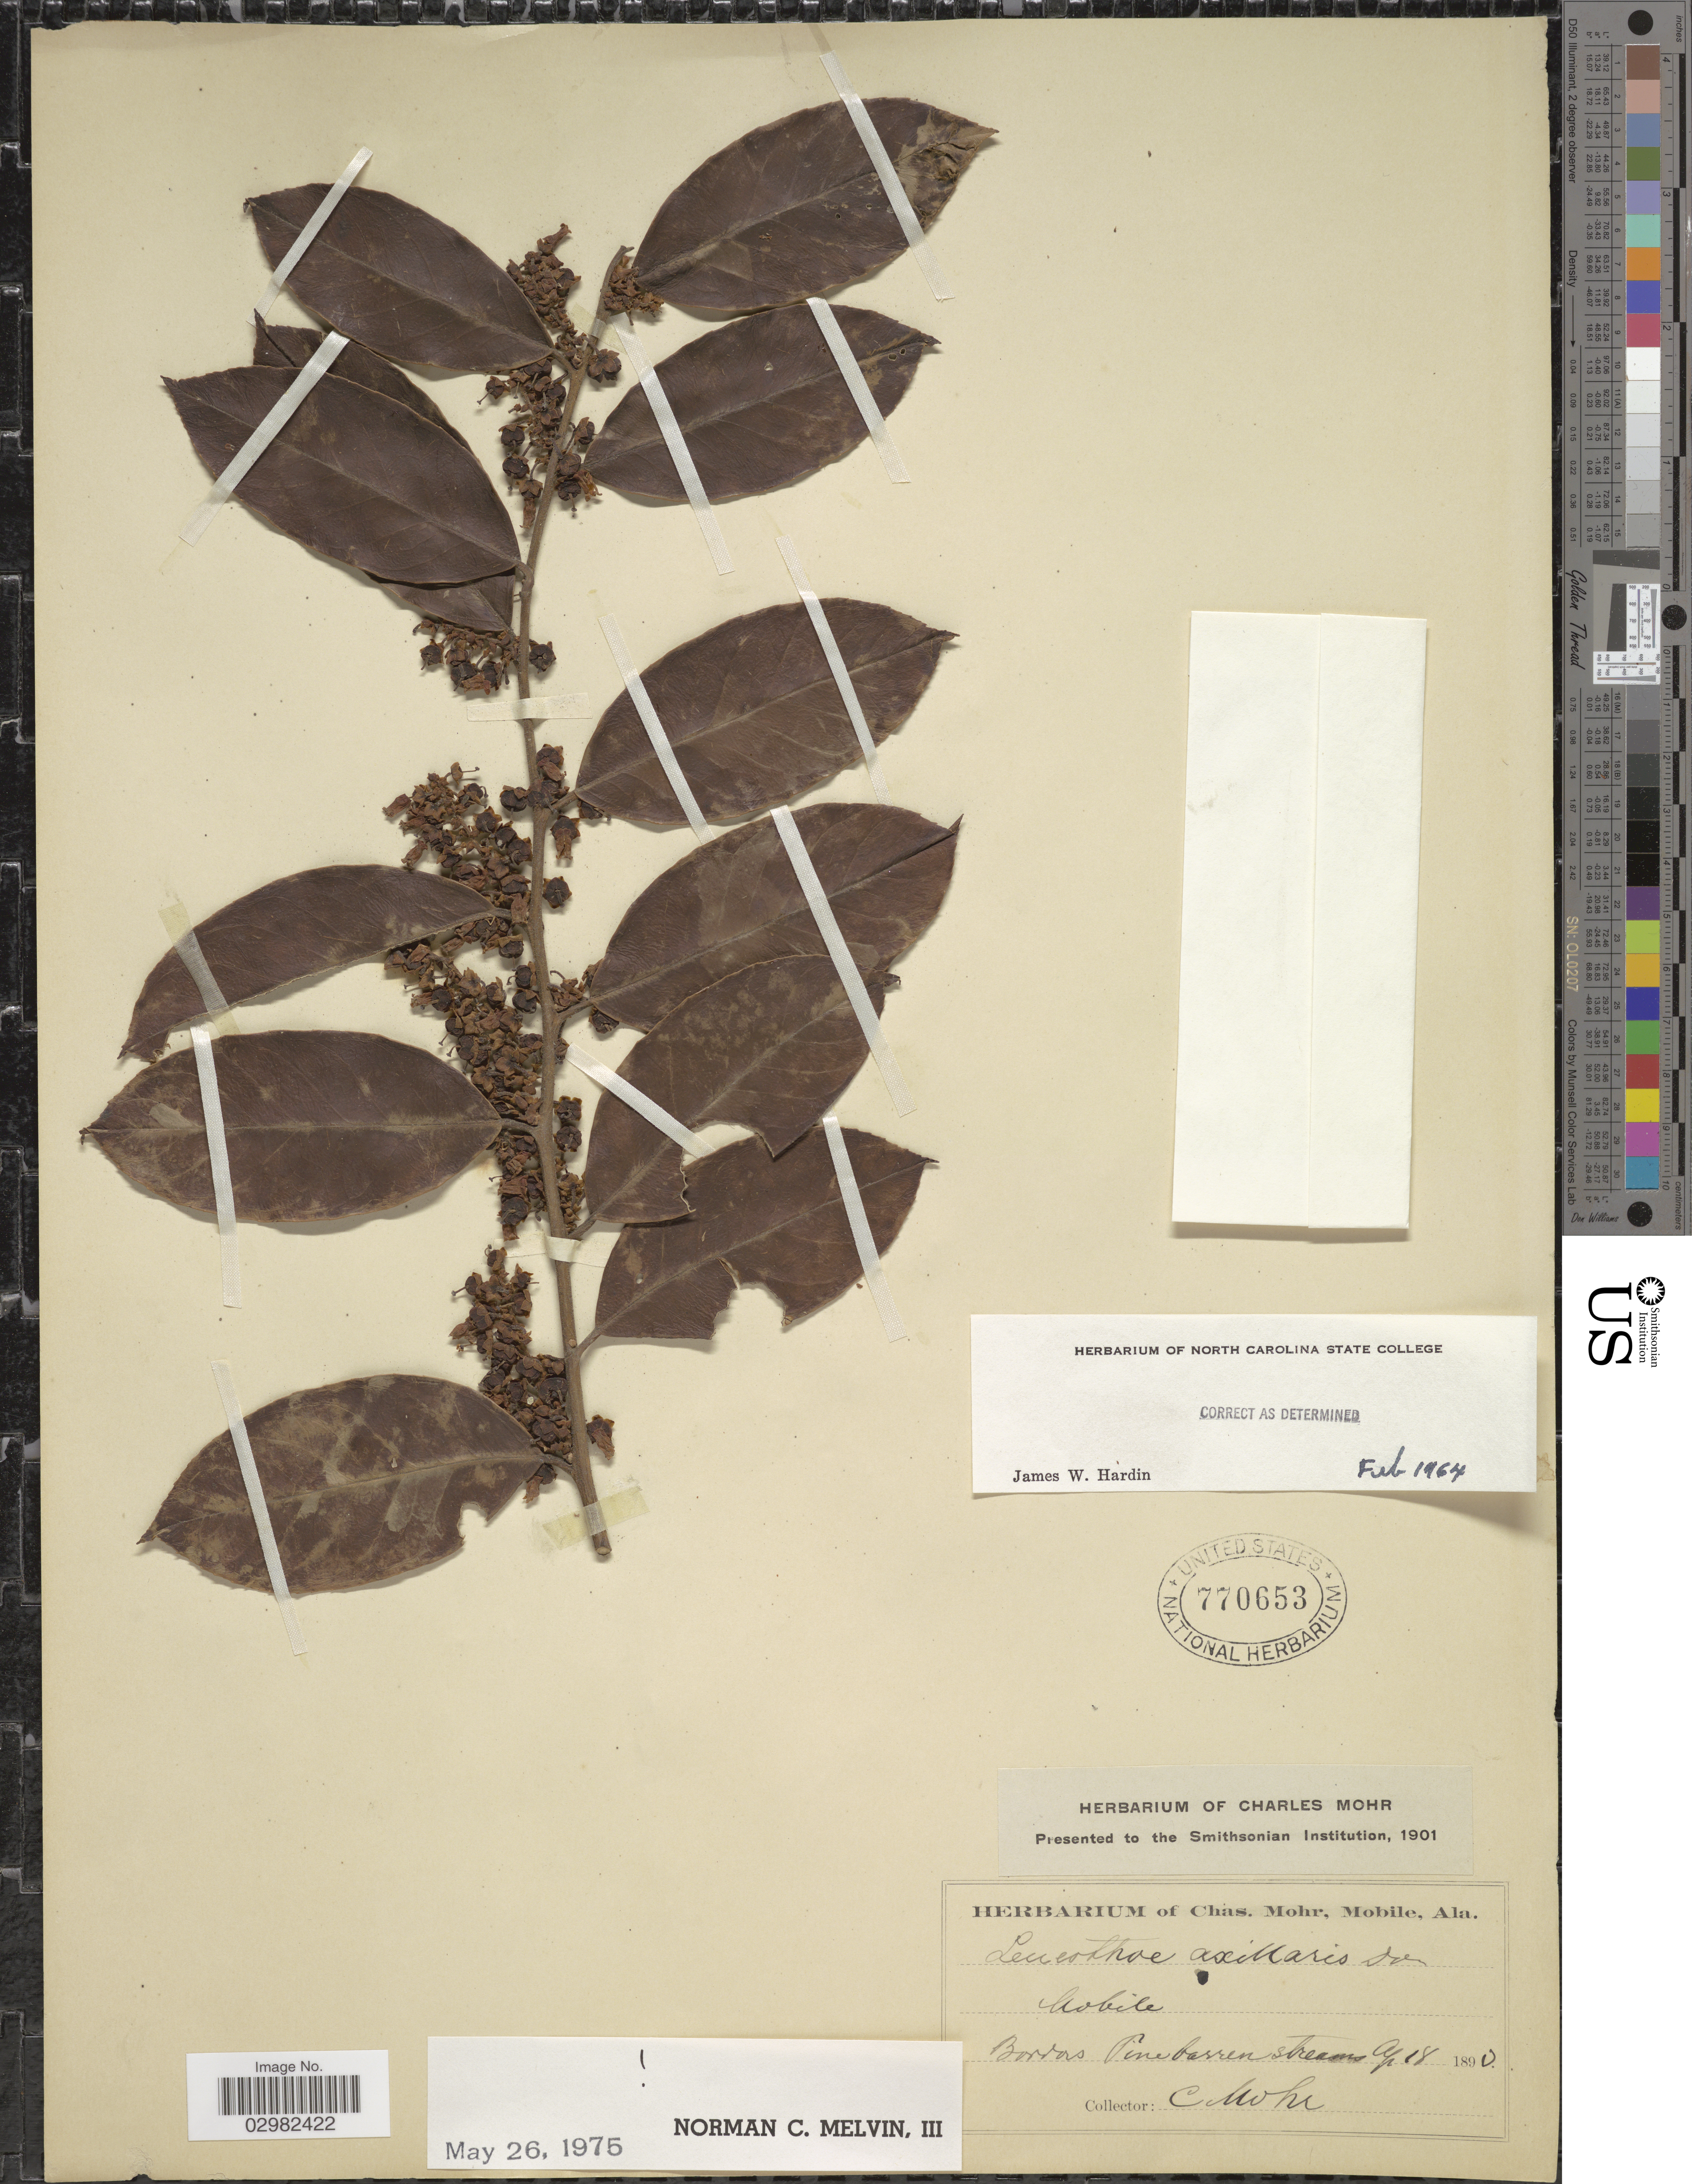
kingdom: Plantae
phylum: Tracheophyta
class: Magnoliopsida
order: Ericales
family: Ericaceae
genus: Leucothoe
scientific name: Leucothoë axillaris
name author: (Lam.) D. Don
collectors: Mohr, C. T. (herbarium)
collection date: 1890-04-18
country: United States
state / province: Alabama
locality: Mobile, Borders Pine barrens streams.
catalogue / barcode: US 770653